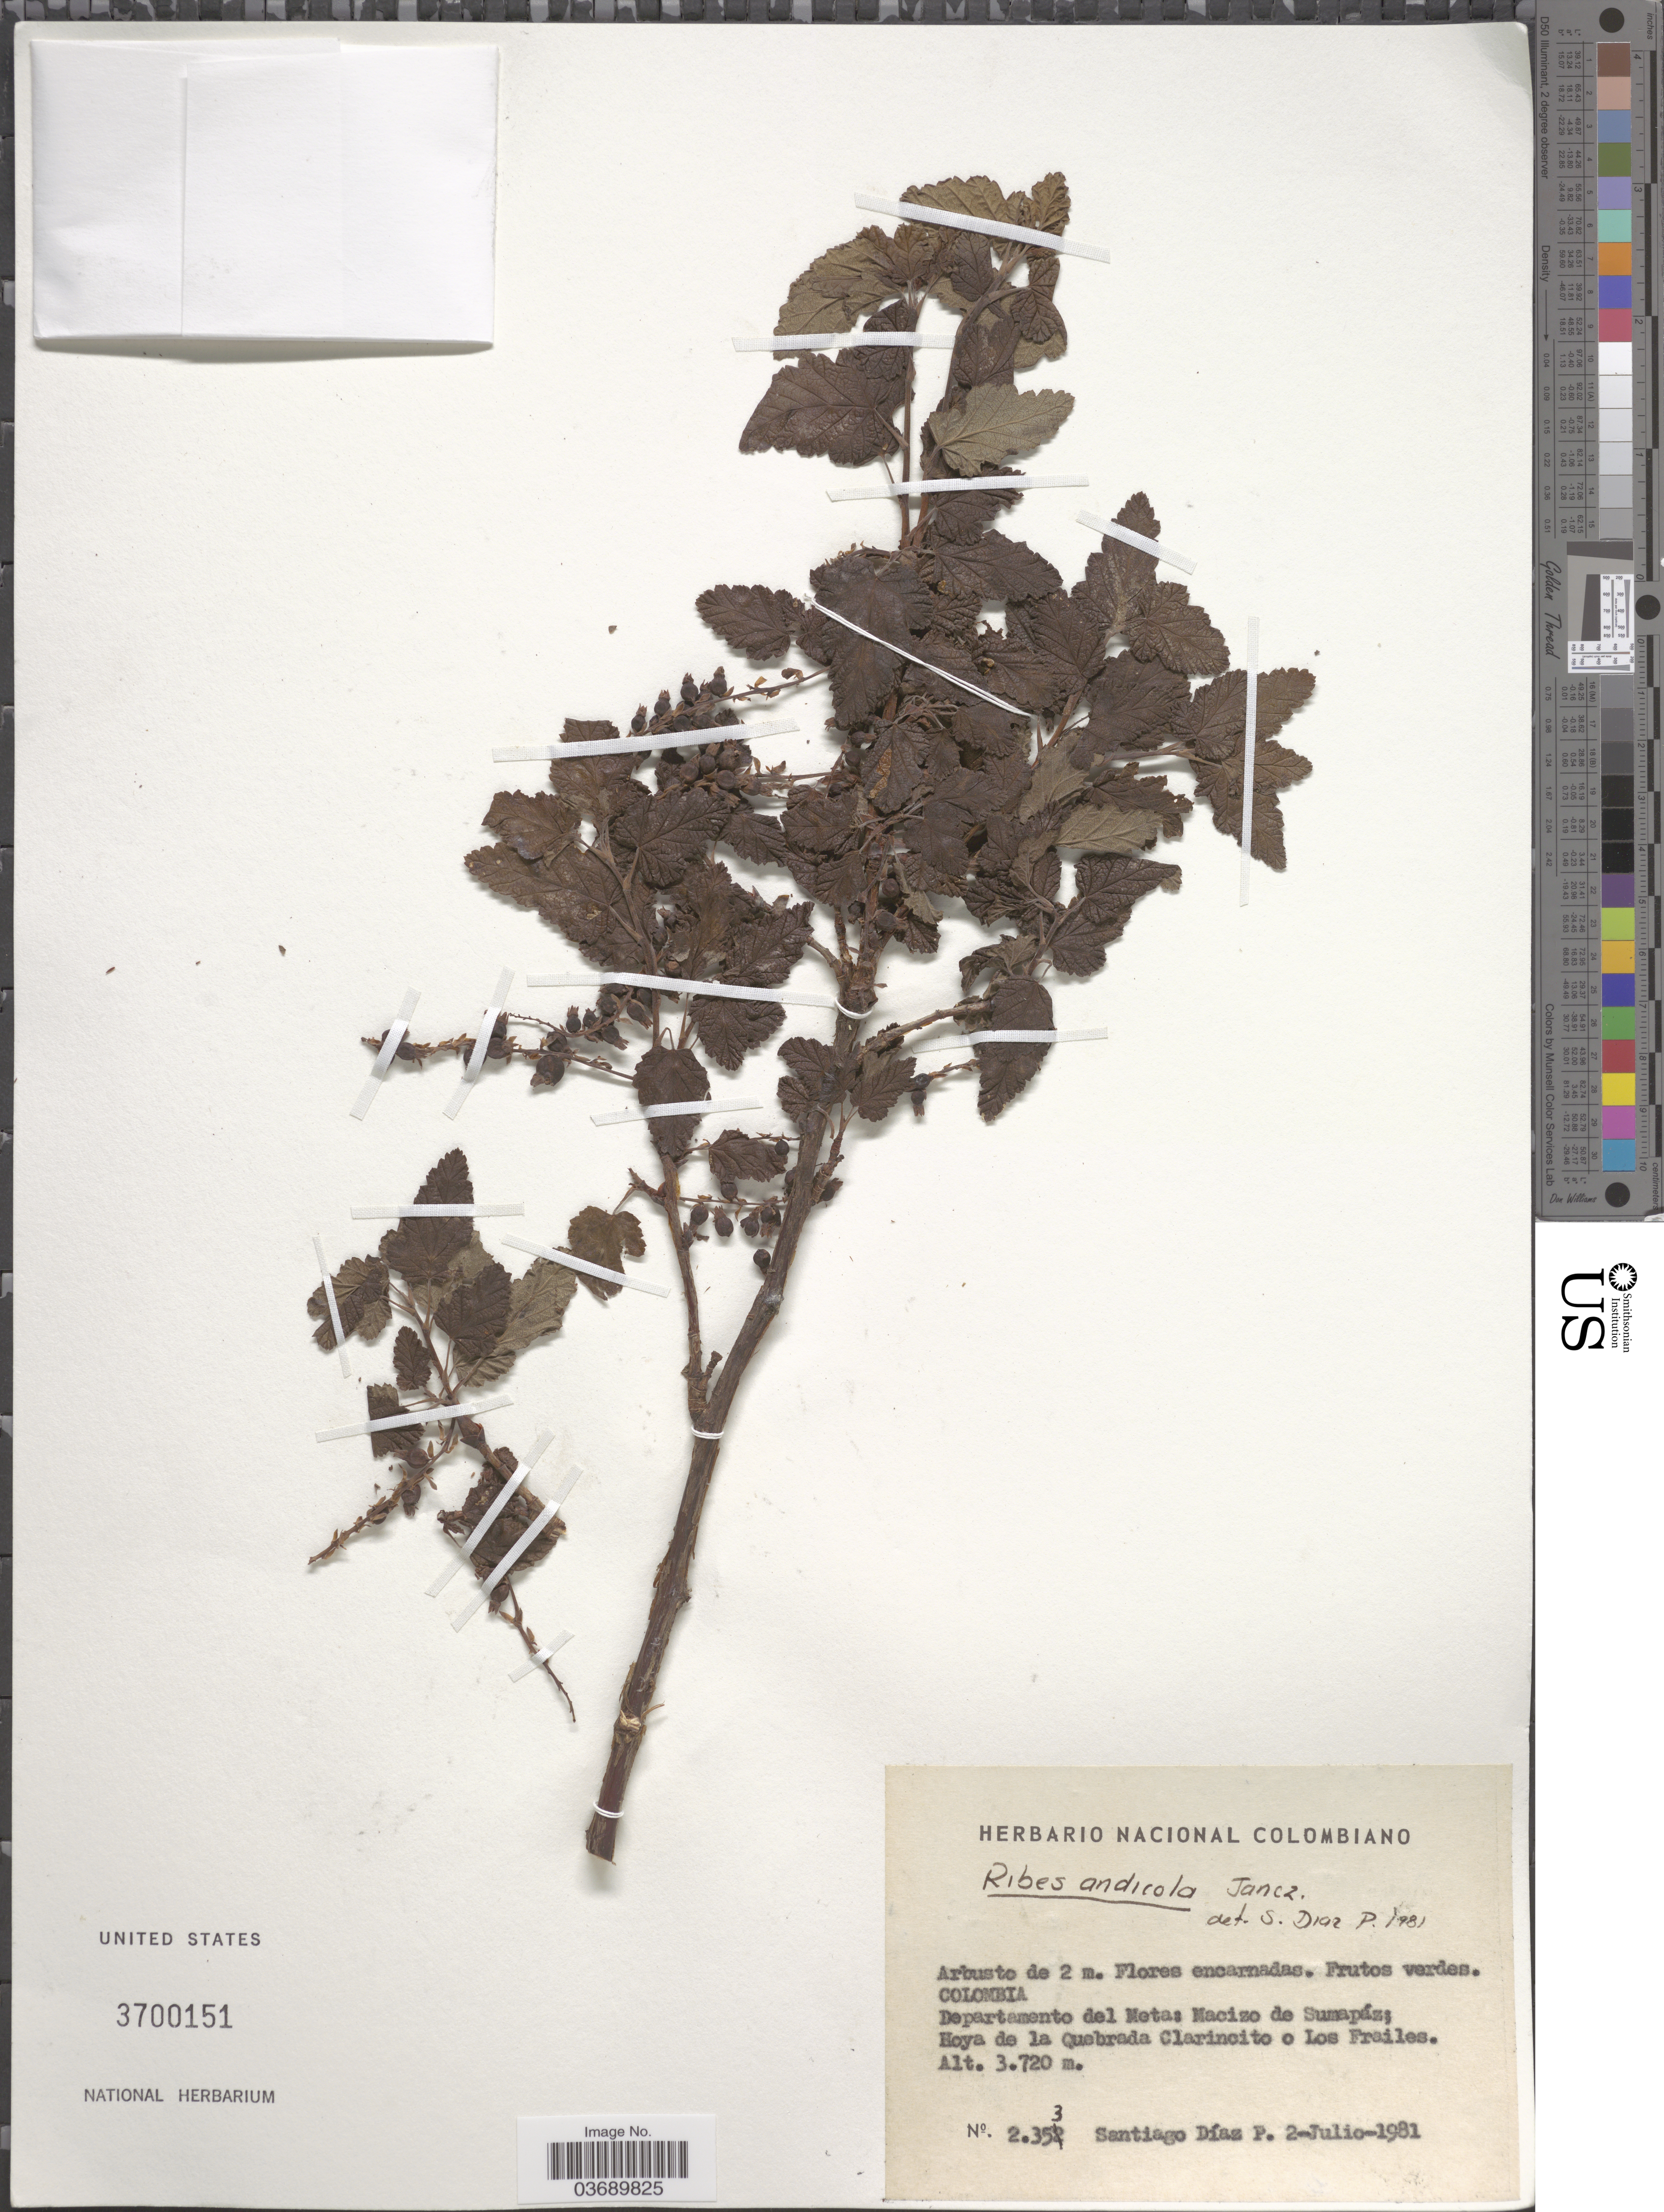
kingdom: Plantae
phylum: Tracheophyta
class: Magnoliopsida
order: Saxifragales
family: Grossulariaceae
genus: Ribes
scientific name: Ribes andicola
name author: Jancz.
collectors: S. Diaz P.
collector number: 2353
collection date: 1981-07-02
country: Colombia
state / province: Meta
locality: Departamento del Meta: Macizo de Sumapáz; Hoya de la Quebrada Clarincito o Los Frailes.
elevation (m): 3720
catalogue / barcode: US 3700151